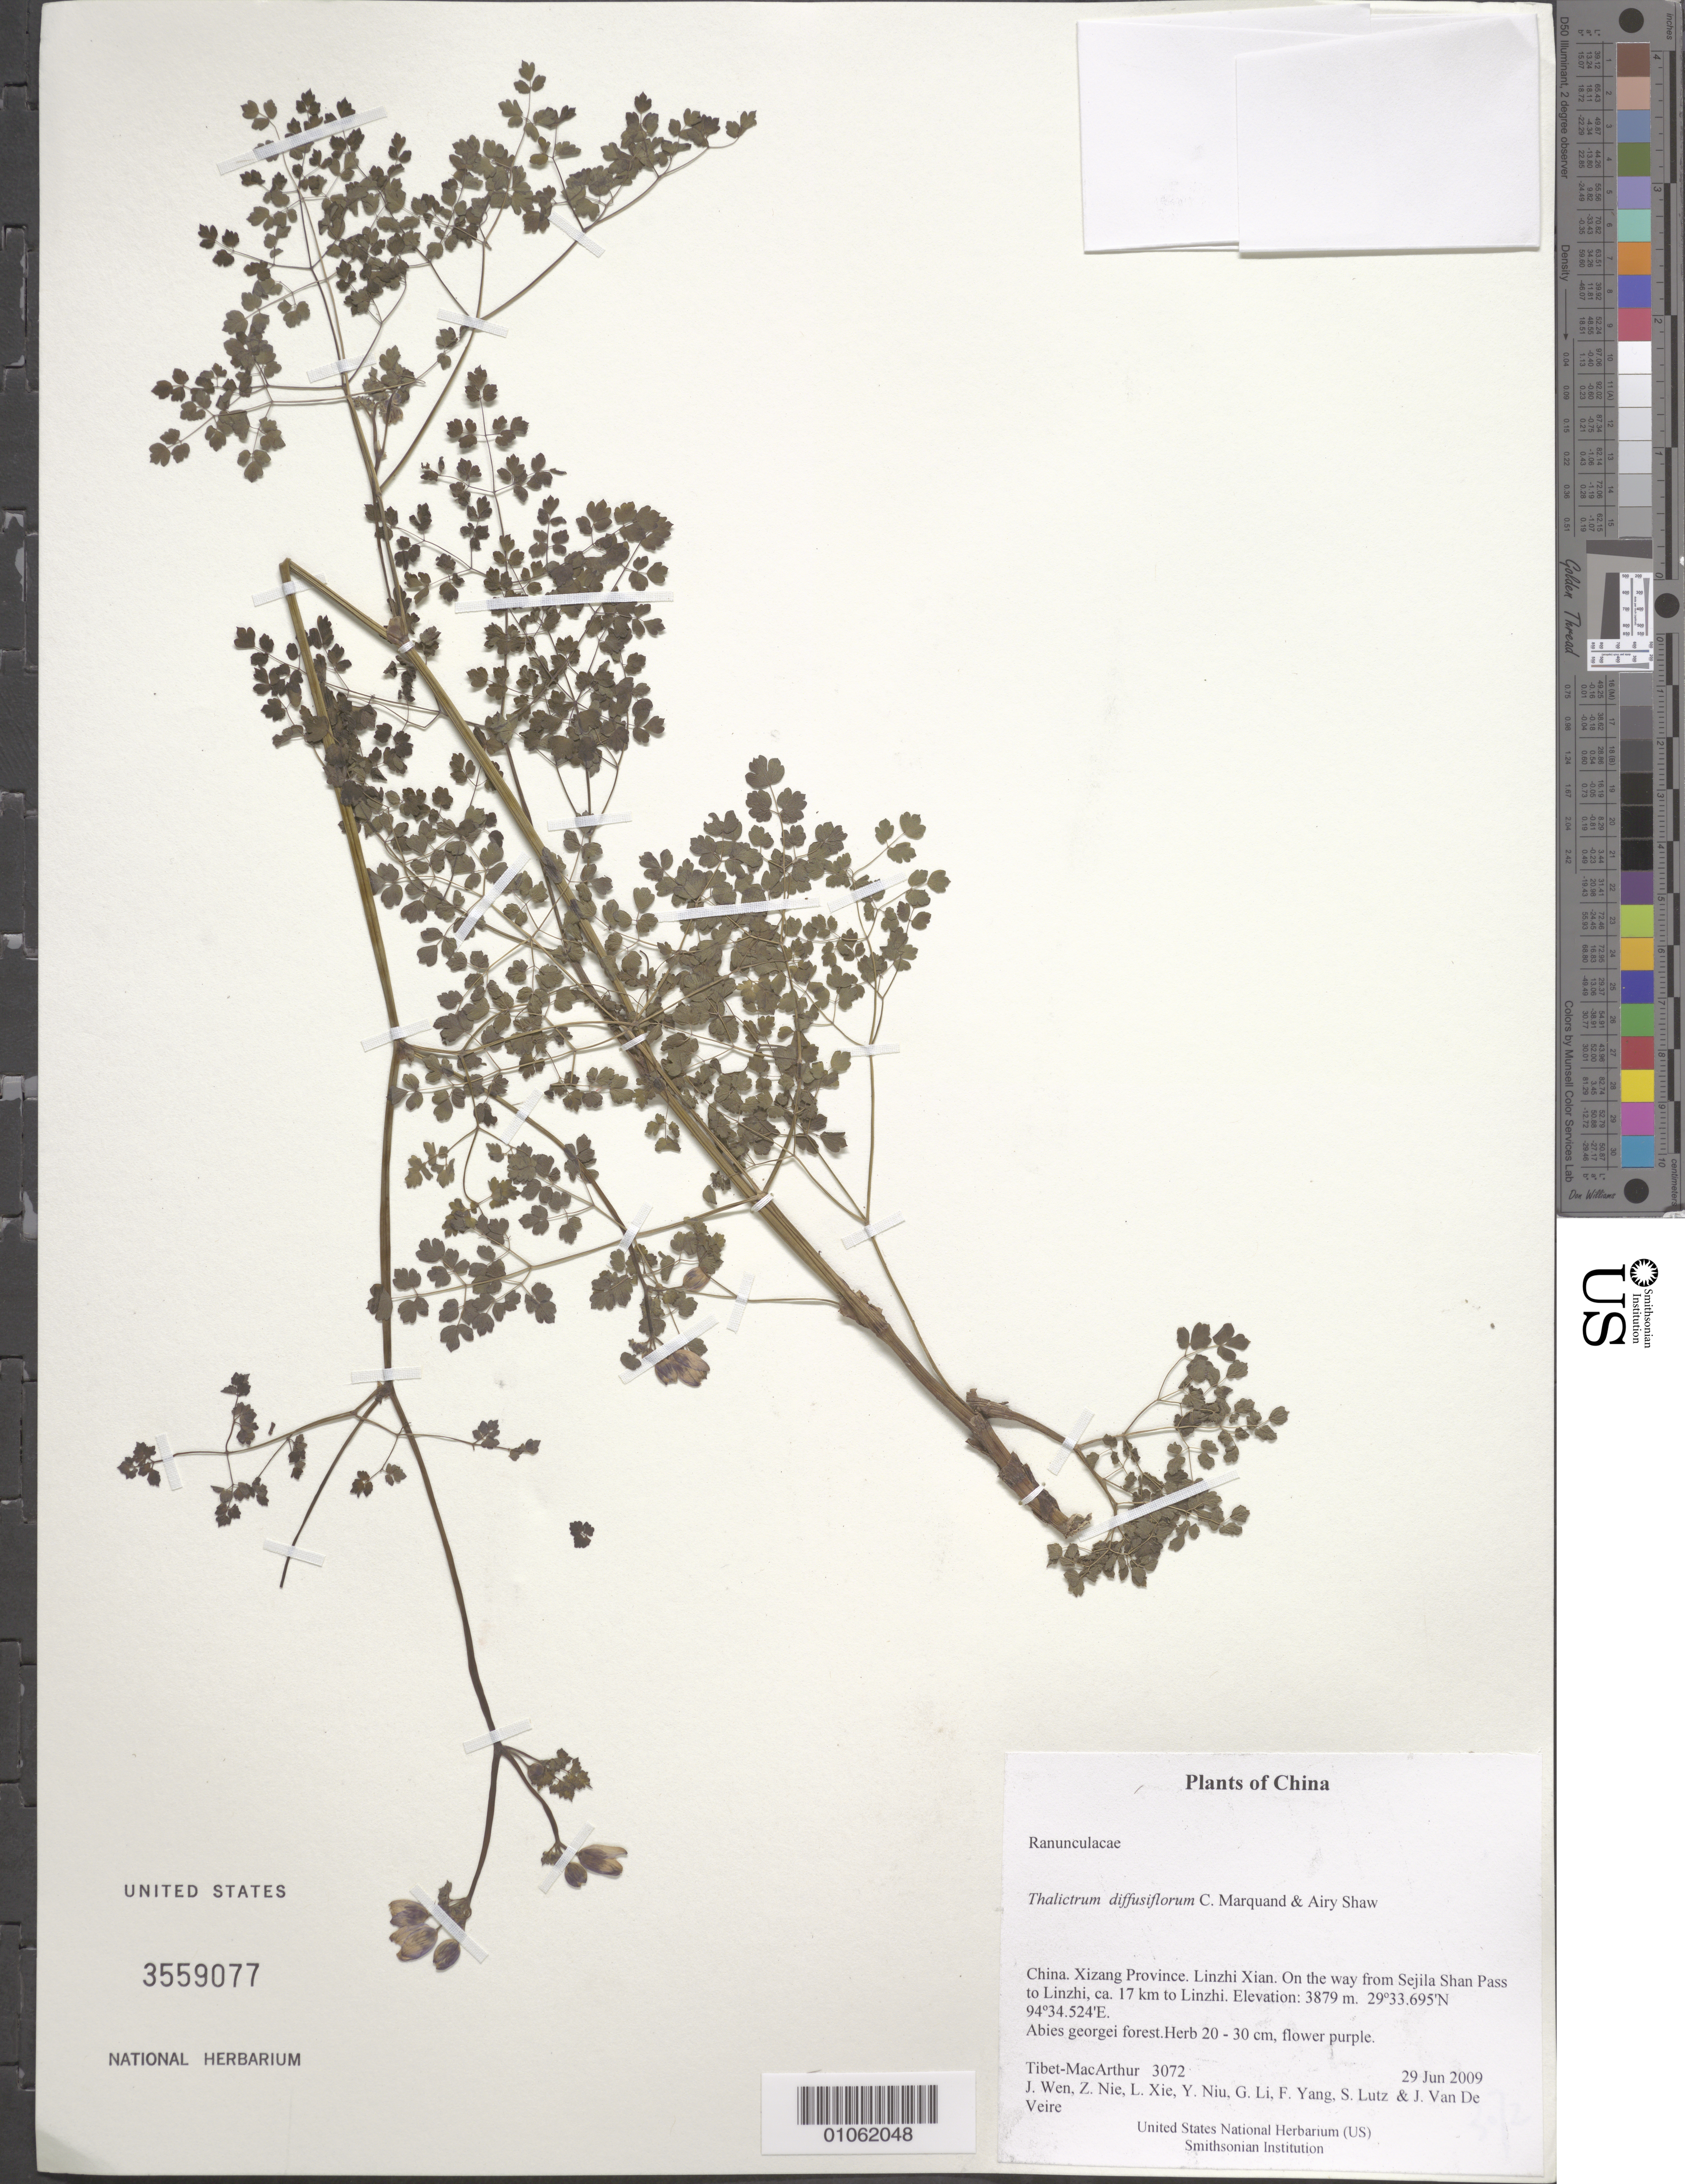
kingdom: Plantae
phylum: Tracheophyta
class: Magnoliopsida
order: Ranunculales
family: Ranunculaceae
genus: Thalictrum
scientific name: Thalictrum diffusiflorum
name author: C. Marquand & Airy Shaw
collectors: Tibet-MacArthur, J. Wen, Z. Nie, L. Xie, Y. Niu, G. Li, F. Yang, S. Lutz & J. Van De Veire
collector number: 3072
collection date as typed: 29 Jun 2009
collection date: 2009-06-29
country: China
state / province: Xizang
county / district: Linzhi Xian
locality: On the way from Sejila Shan Pass to Linzhi, ca. 17 km to Linzhi.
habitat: Abies georgei forest.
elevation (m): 3879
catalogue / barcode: US 3559077